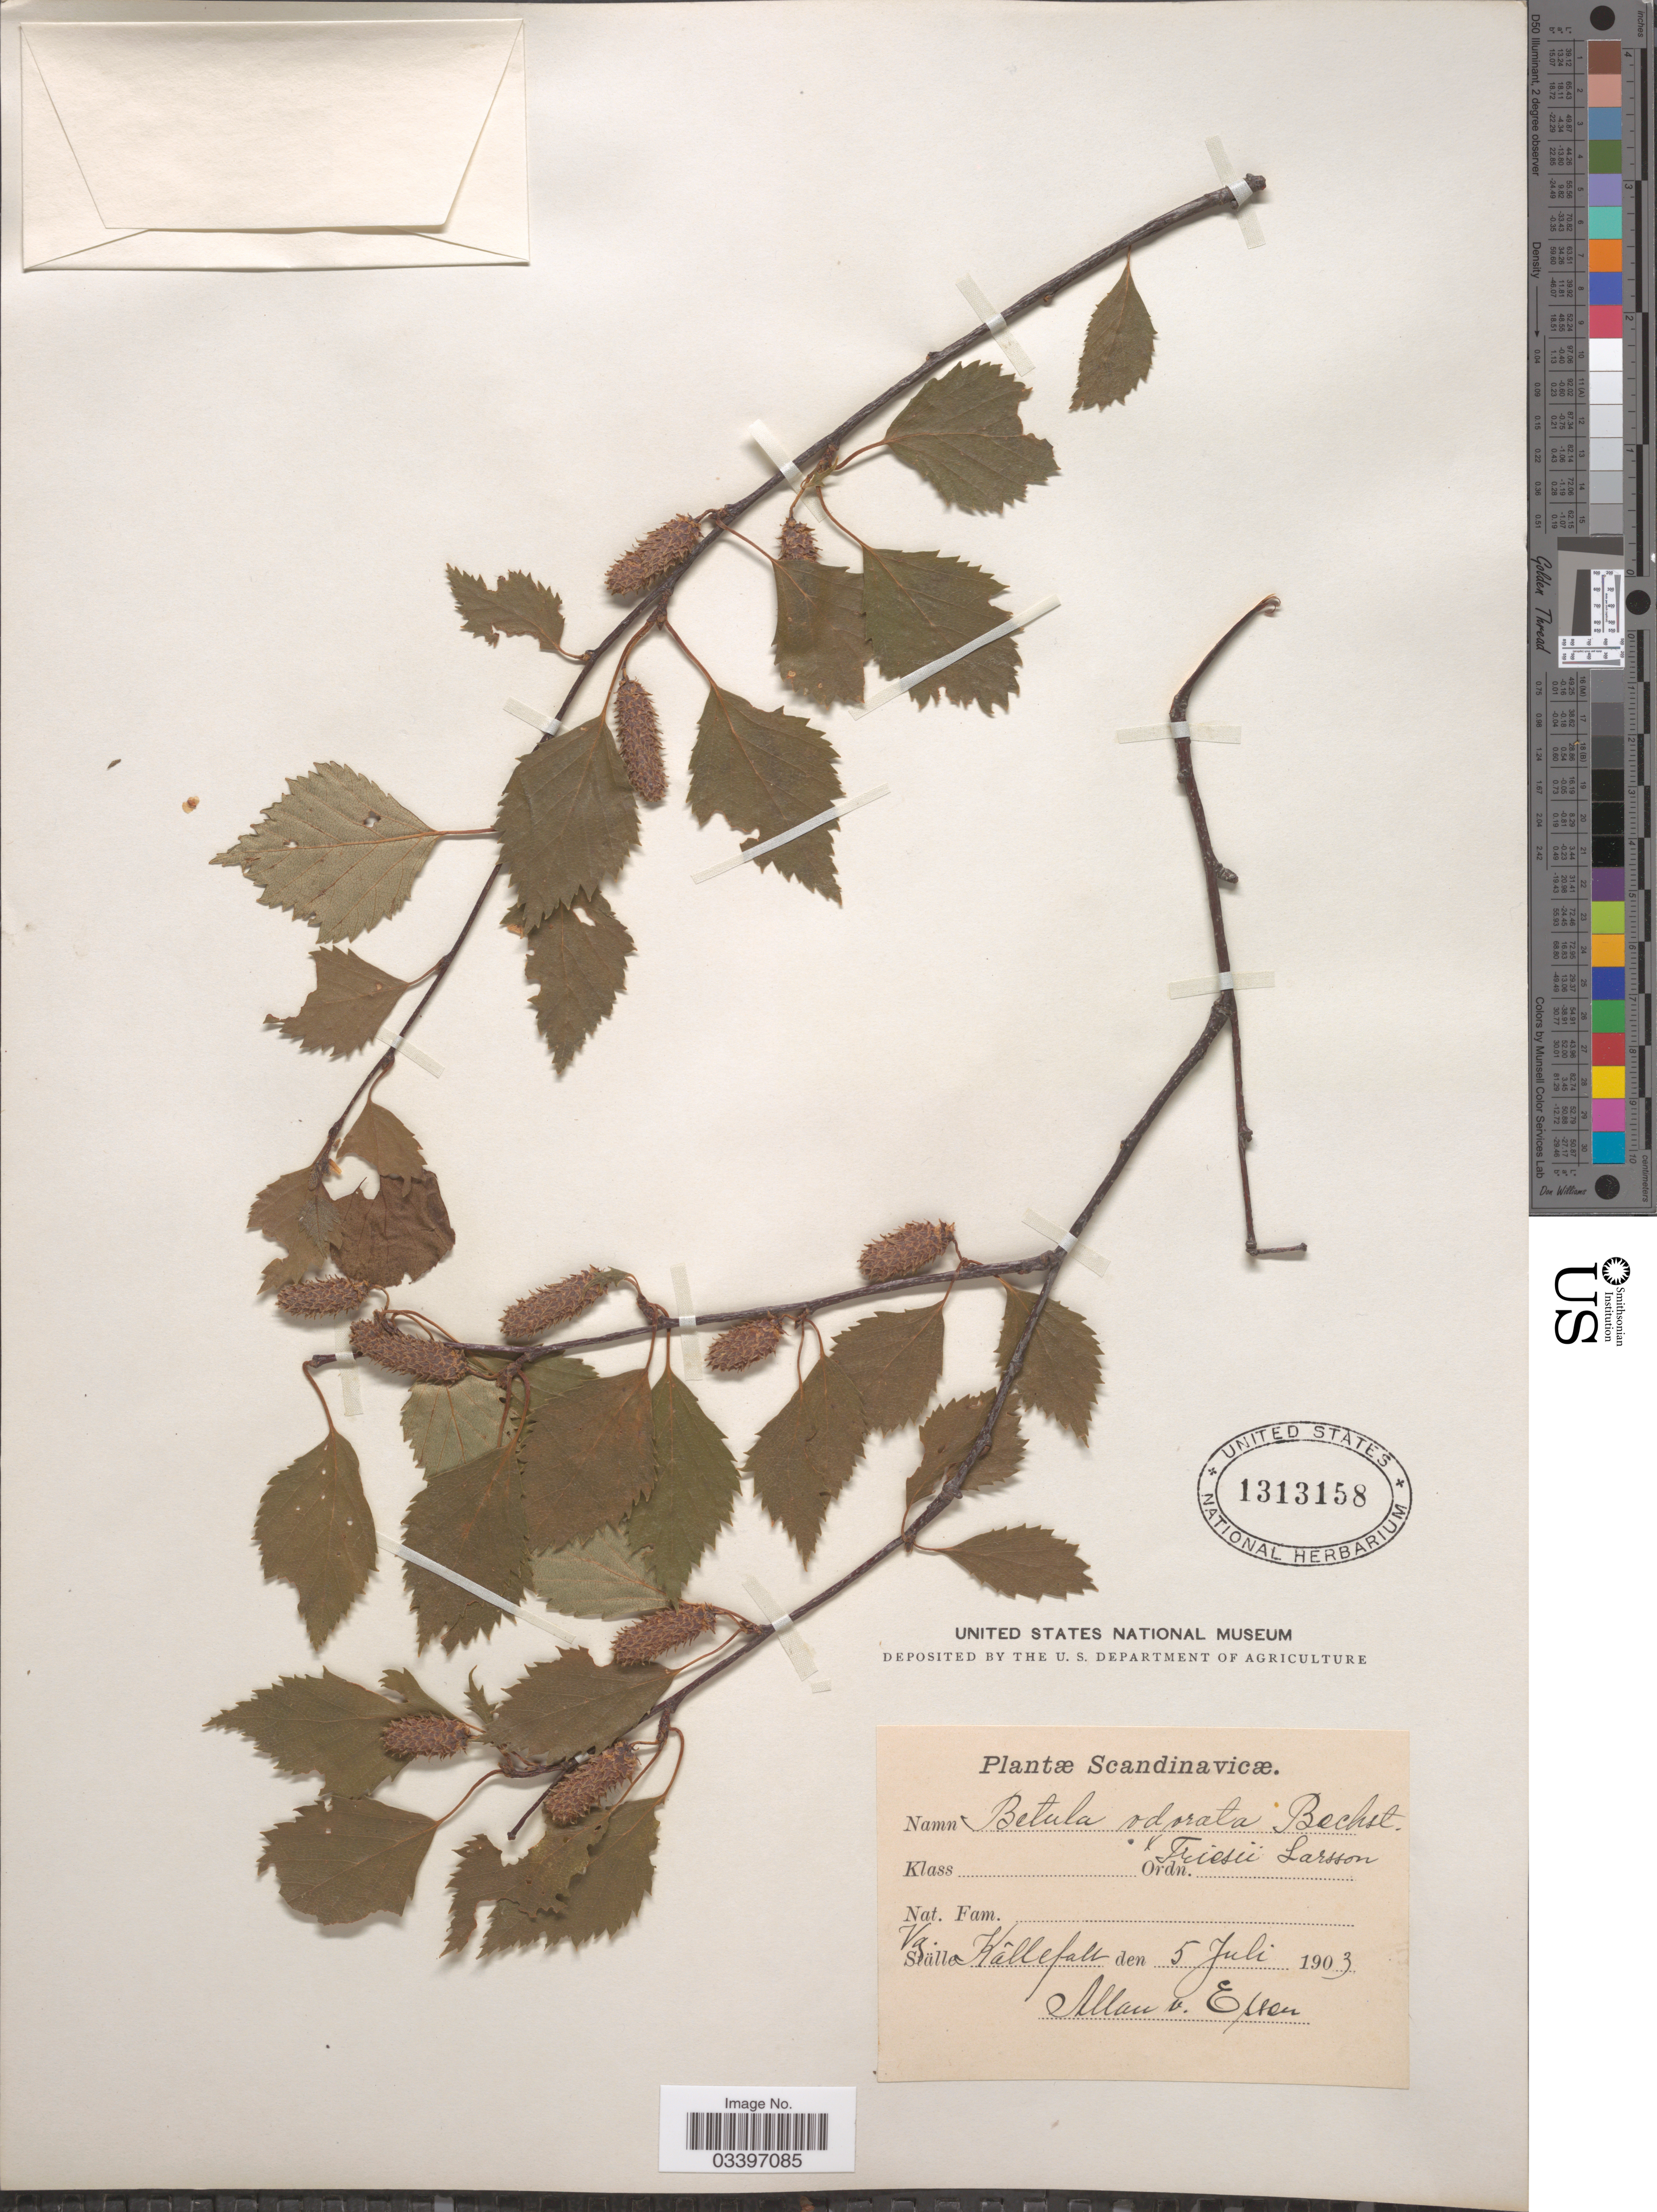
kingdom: Plantae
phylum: Tracheophyta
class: Magnoliopsida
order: Fagales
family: Betulaceae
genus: Betula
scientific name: Betula odorata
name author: Bechst.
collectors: A. Essen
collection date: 1903-07-05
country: Sweden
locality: Scandinavicæ. Vg. Ställe Kâllefalt.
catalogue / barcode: US 1313158